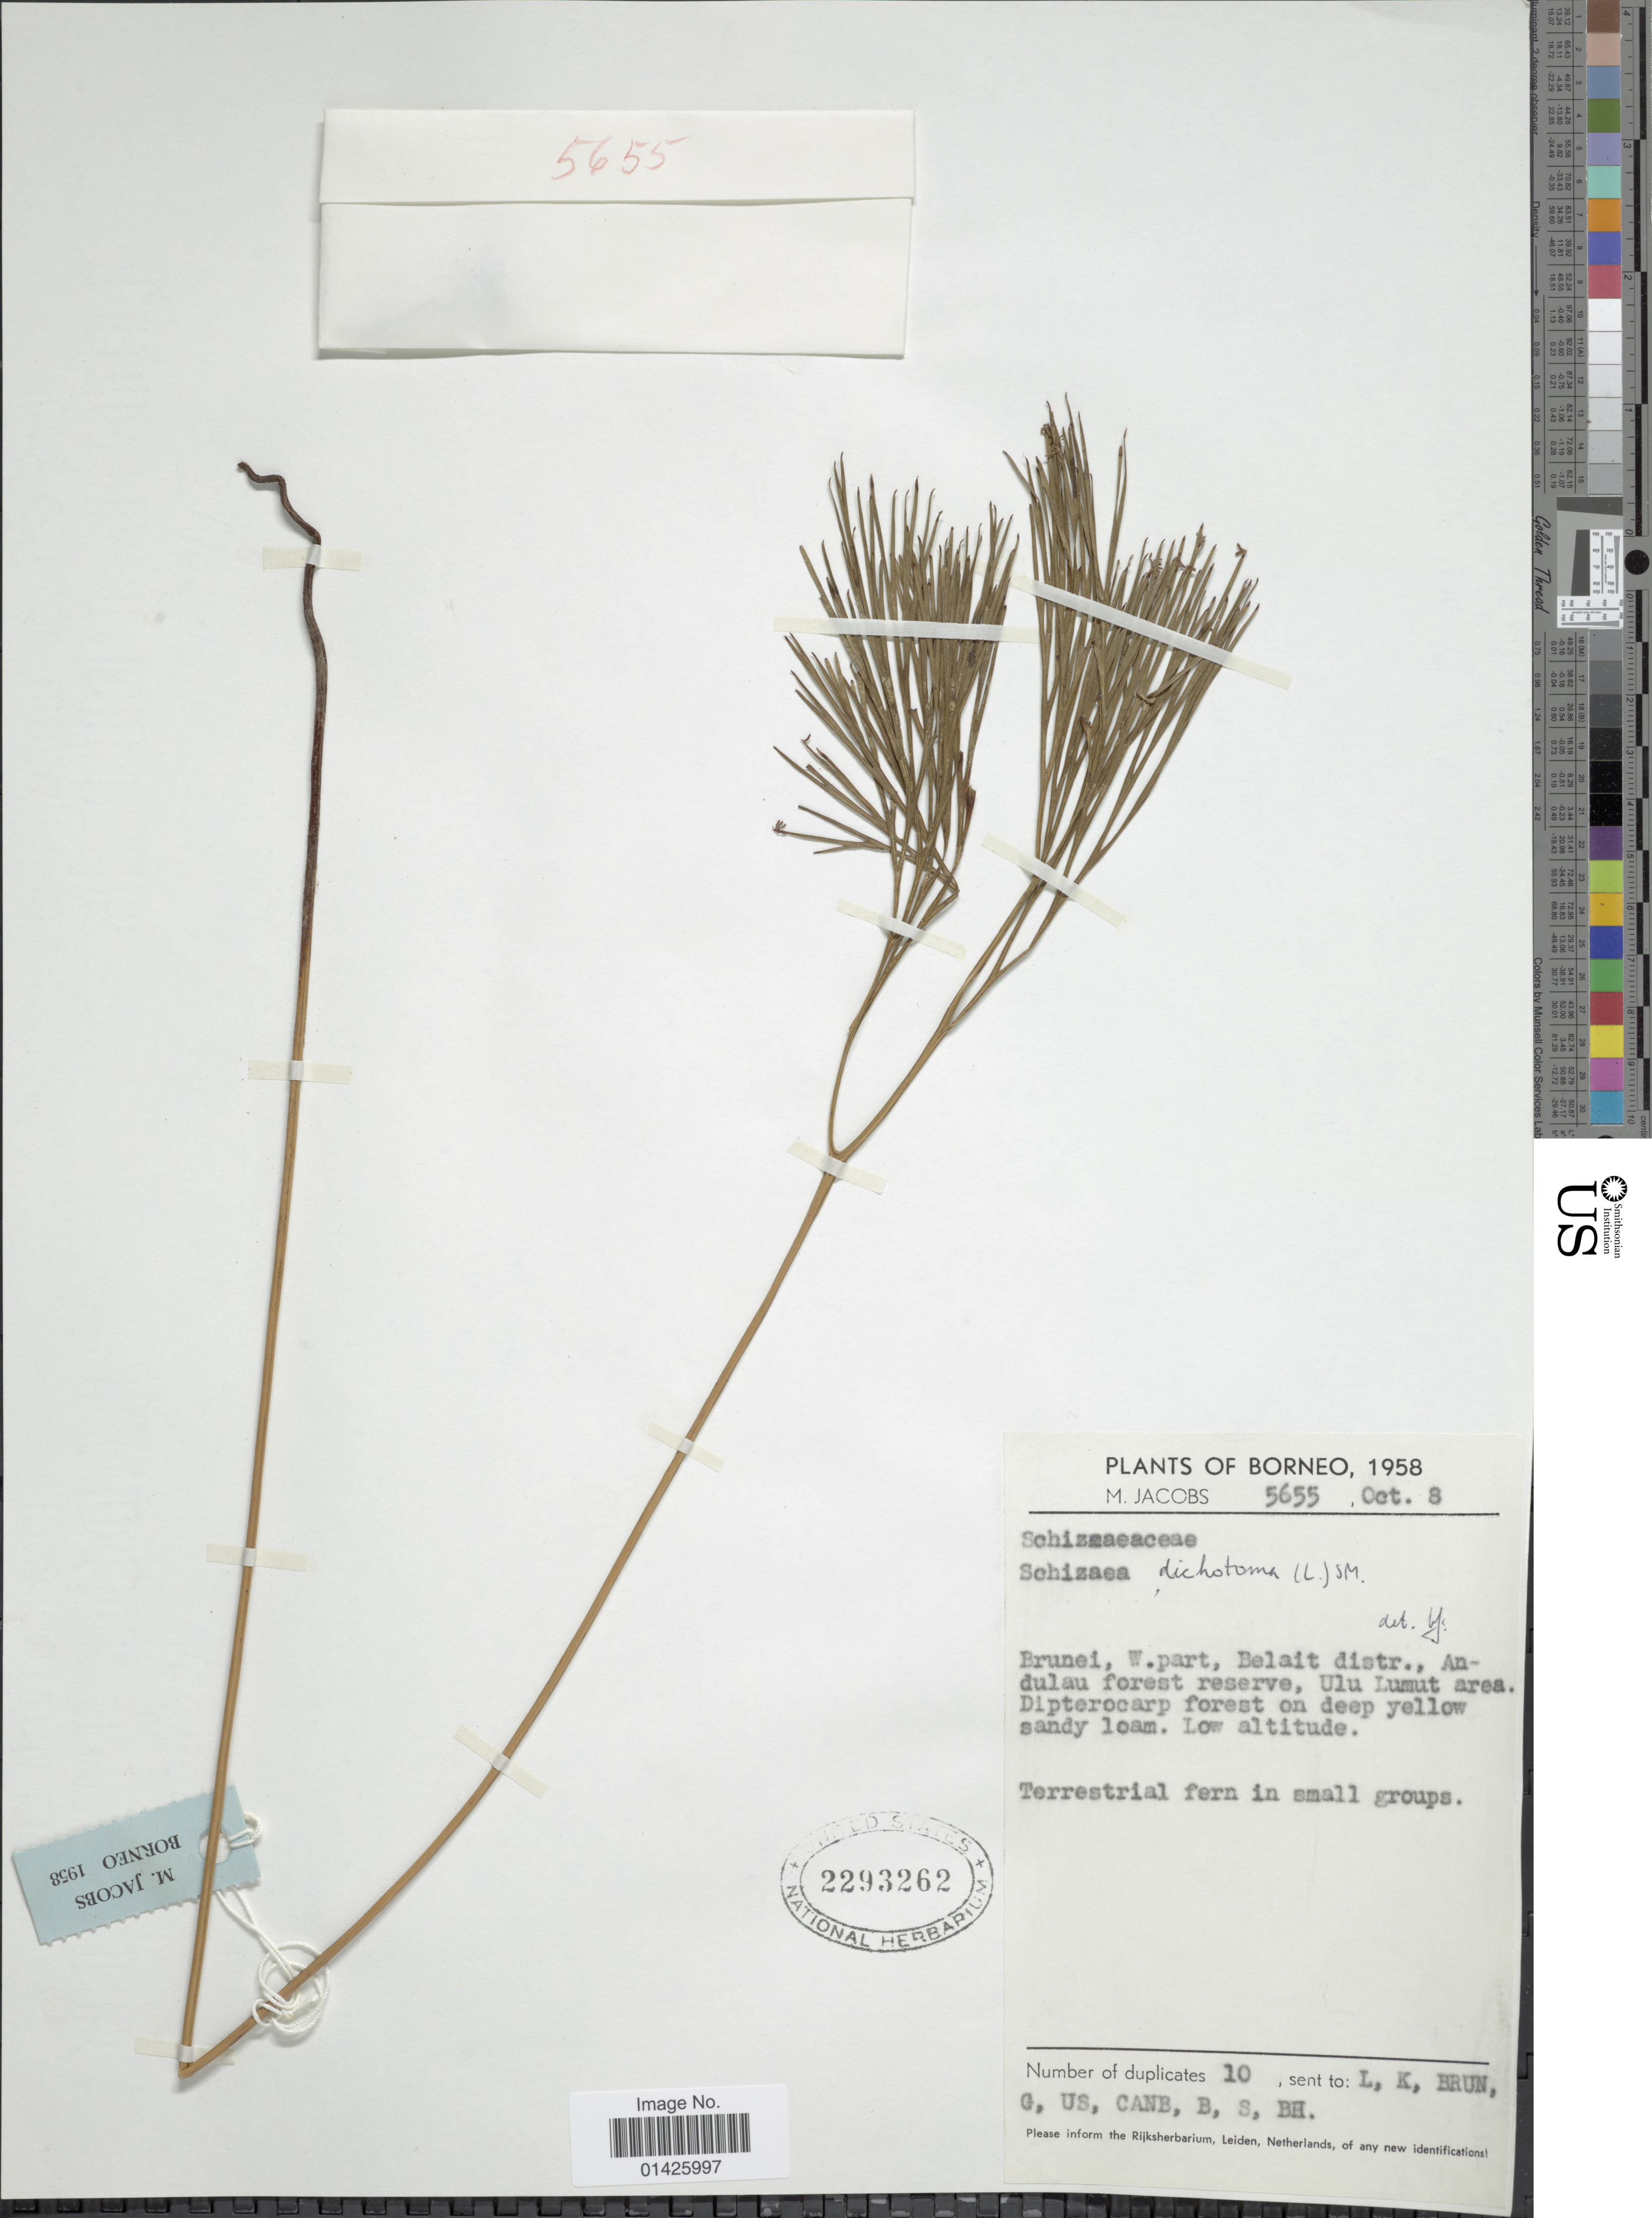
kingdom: Plantae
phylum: Tracheophyta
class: Polypodiopsida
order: Schizaeales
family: Schizaeaceae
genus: Schizaea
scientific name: Schizaea dichotoma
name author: (L.) J. Sm.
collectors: M. Jacobs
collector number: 5655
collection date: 1958-10-08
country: Brunei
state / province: Brunei and Muara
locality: Borneo, Brunei, W. part, Belait distr., Andulau forest reserve, Ulu Lumut area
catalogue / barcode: US 2293262